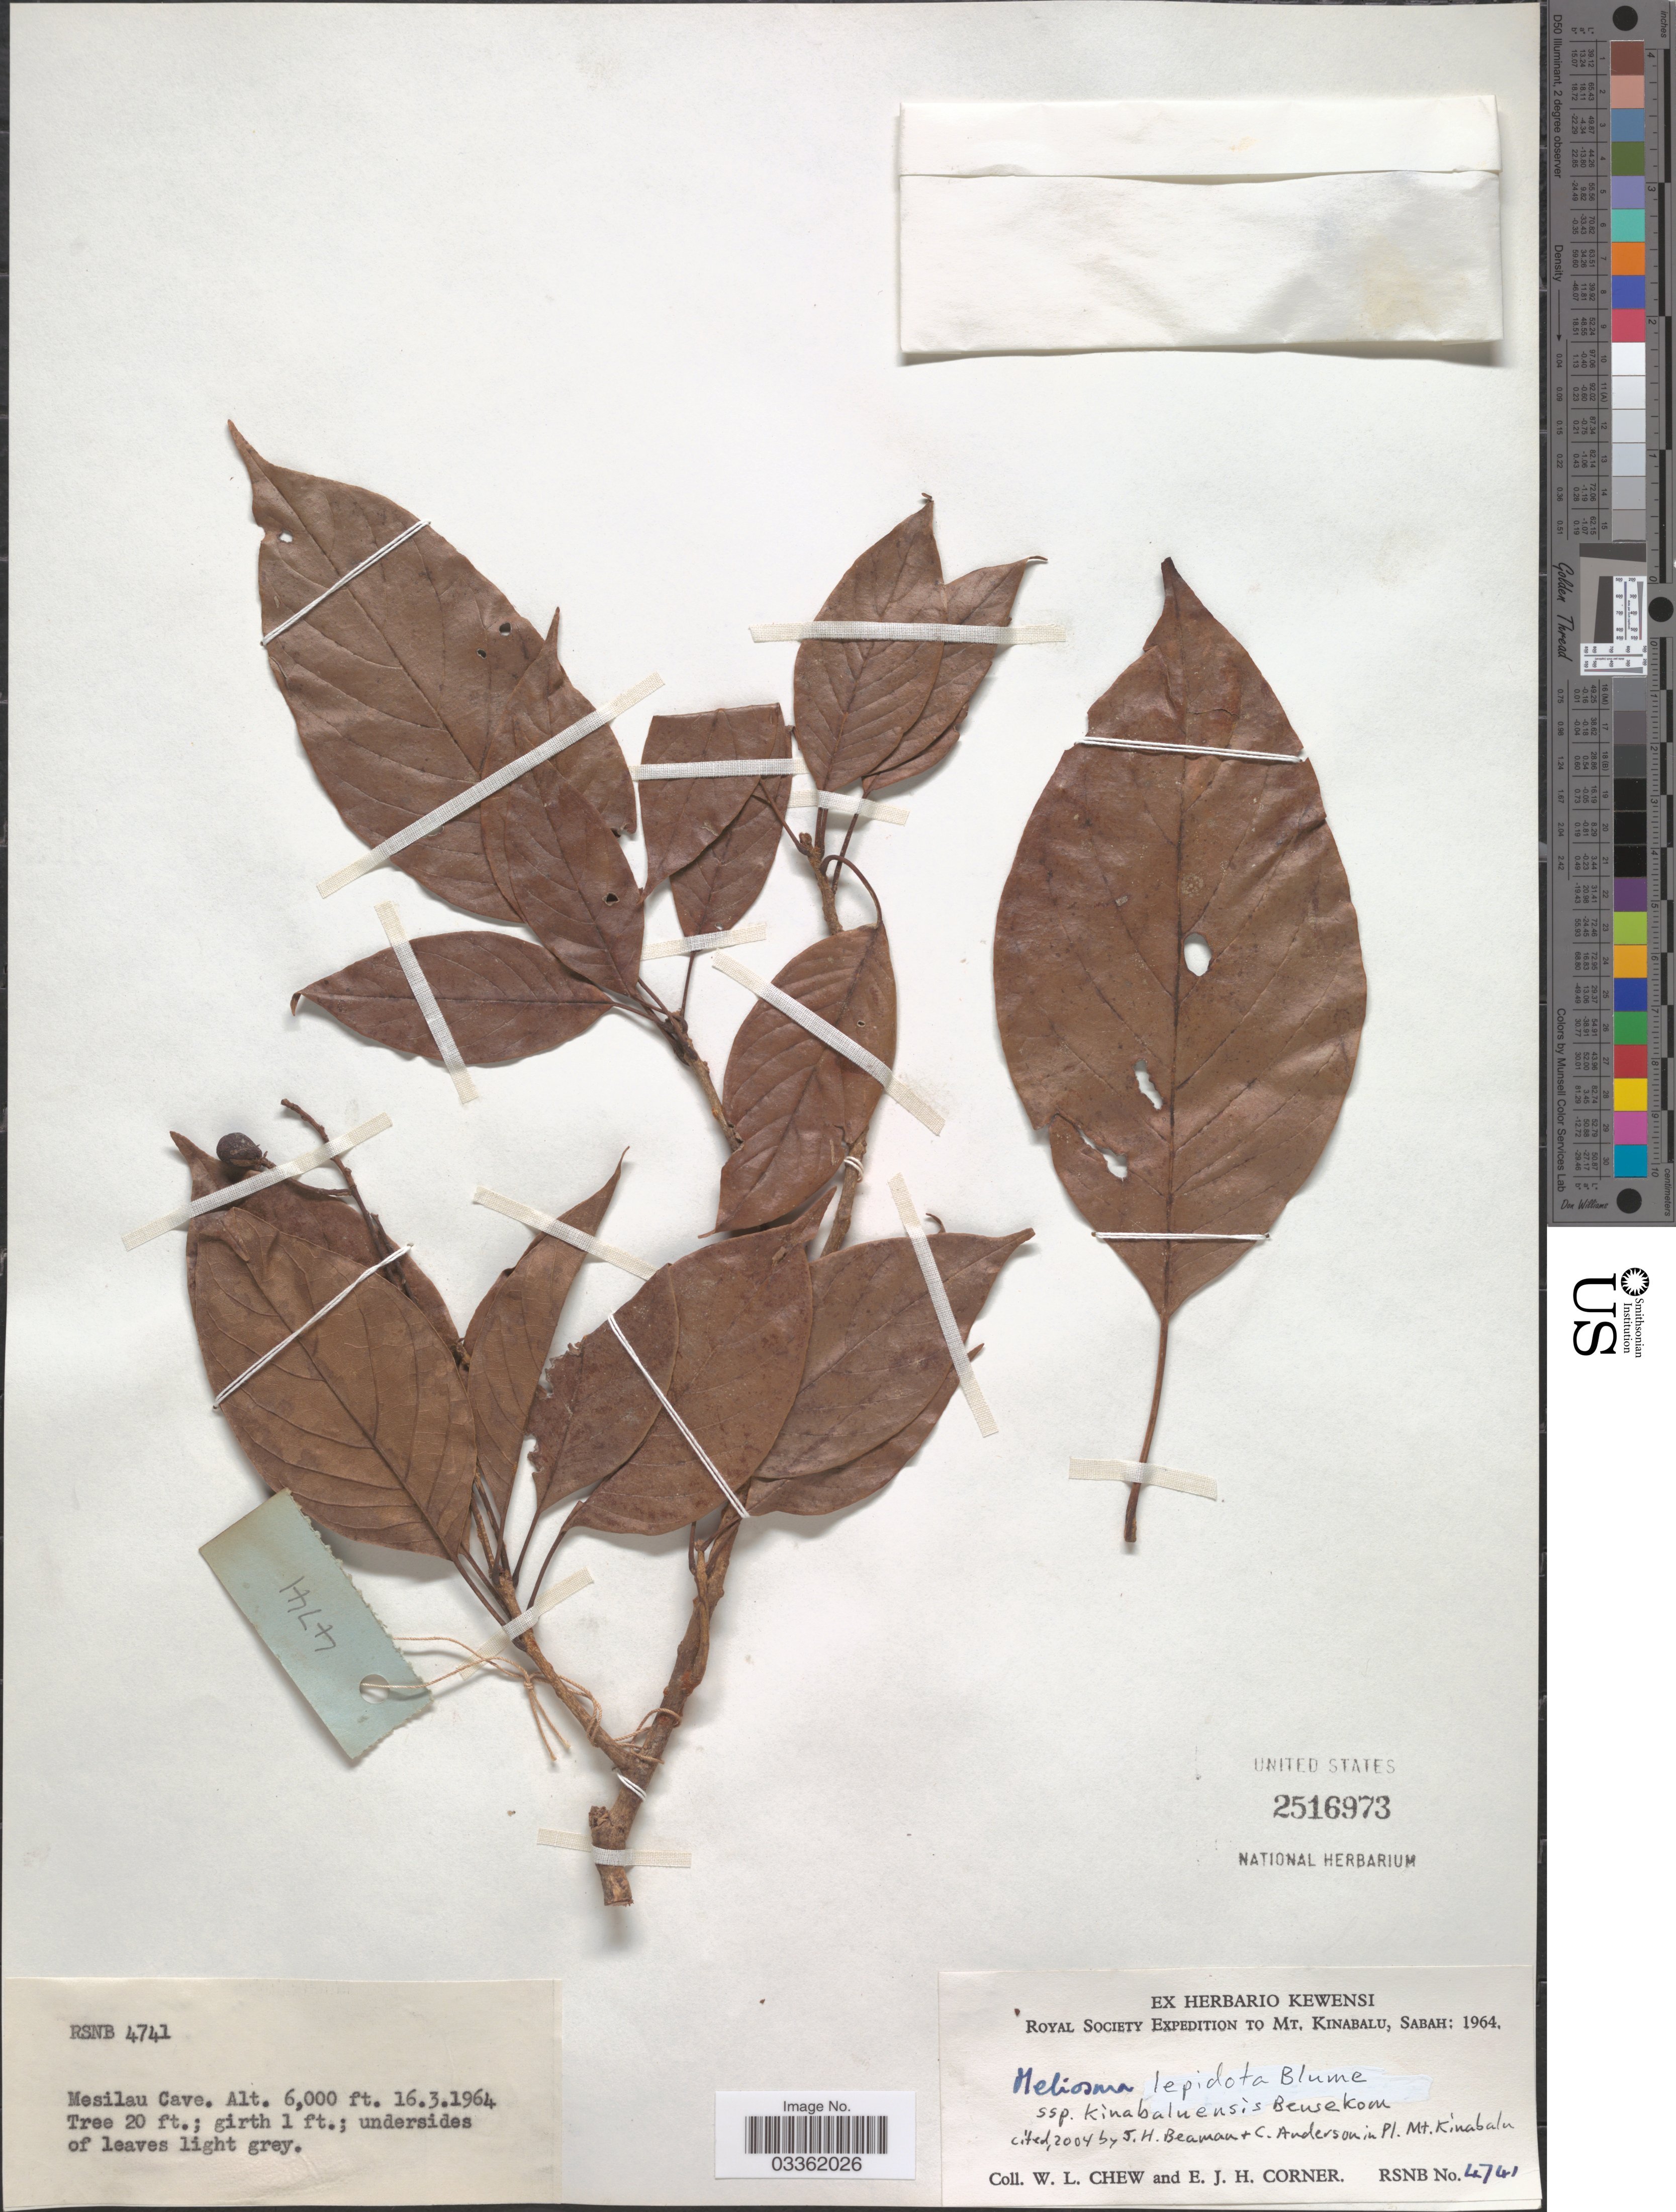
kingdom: Plantae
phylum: Tracheophyta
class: Magnoliopsida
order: Proteales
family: Sabiaceae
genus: Meliosma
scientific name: Meliosma lepidota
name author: Blume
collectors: W. Chew & E. Corner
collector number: RSNB4741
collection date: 1964-03-16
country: Malaysia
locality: Mesilau Cave.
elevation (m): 1829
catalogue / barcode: US 2516973